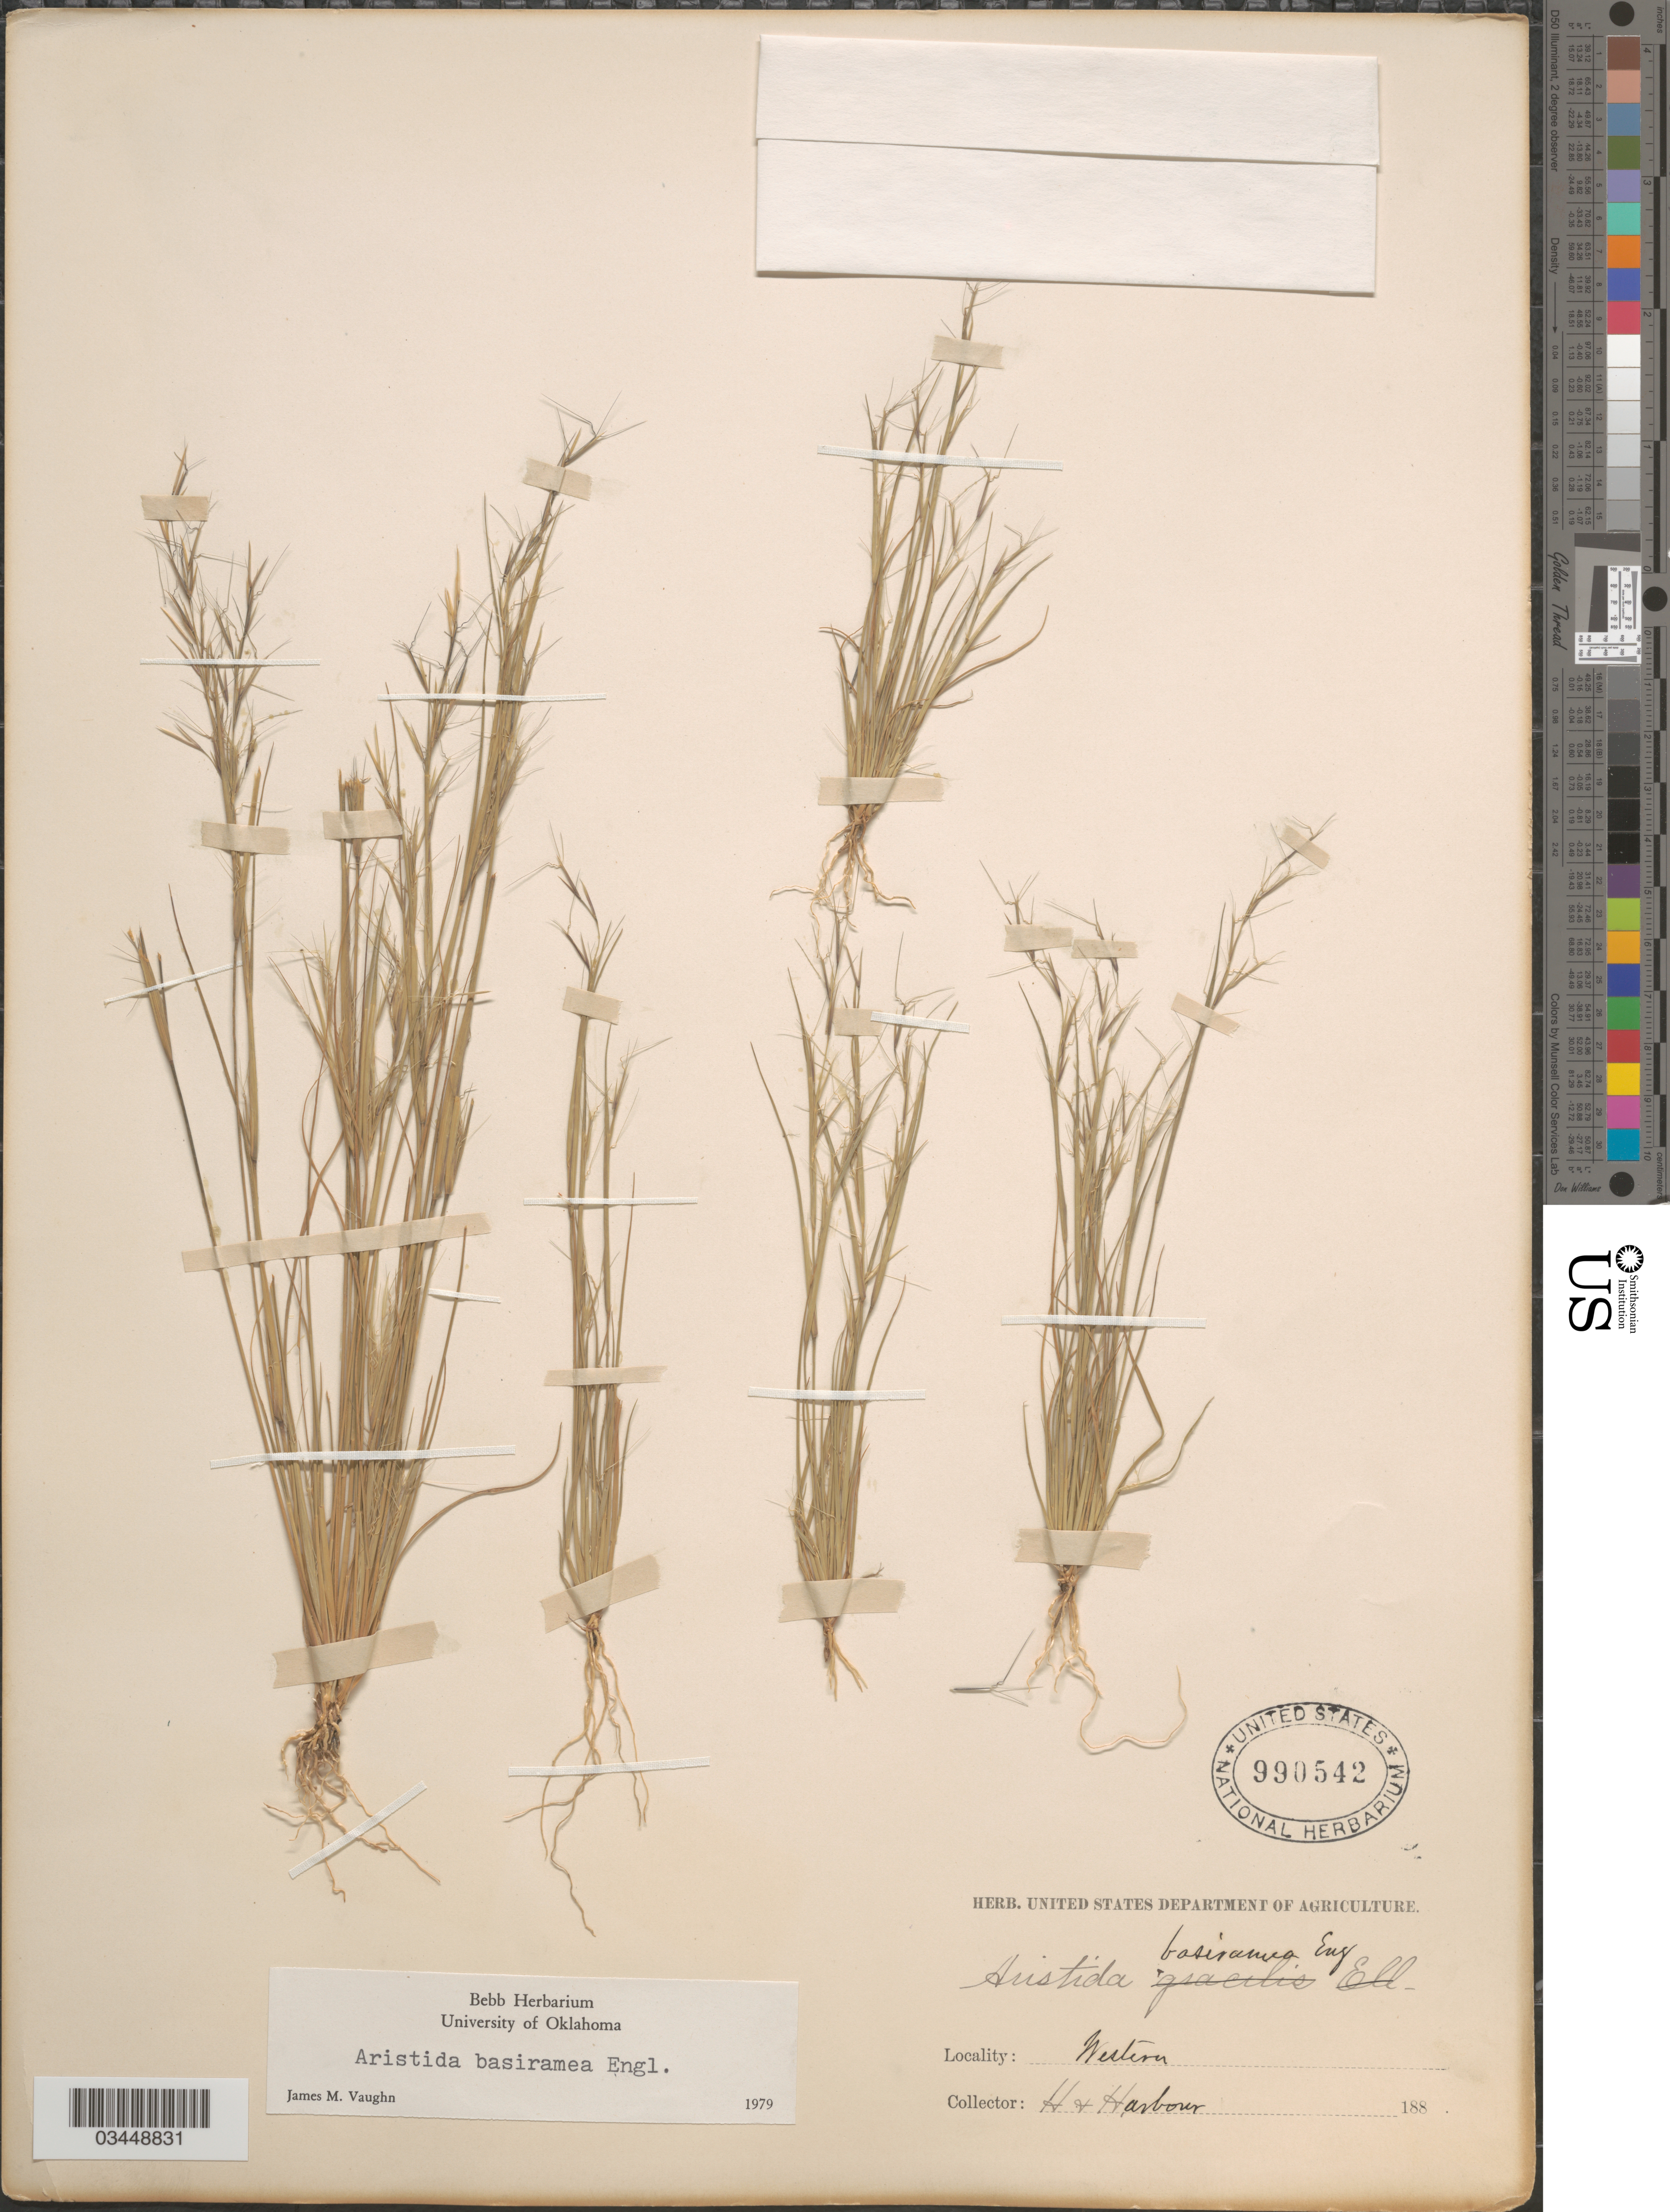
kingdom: Plantae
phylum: Tracheophyta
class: Liliopsida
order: Poales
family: Poaceae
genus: Aristida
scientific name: Aristida basiramea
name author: Engelm. ex Vasey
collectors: H. V. Harbour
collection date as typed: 18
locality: Western.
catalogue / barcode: US 990542